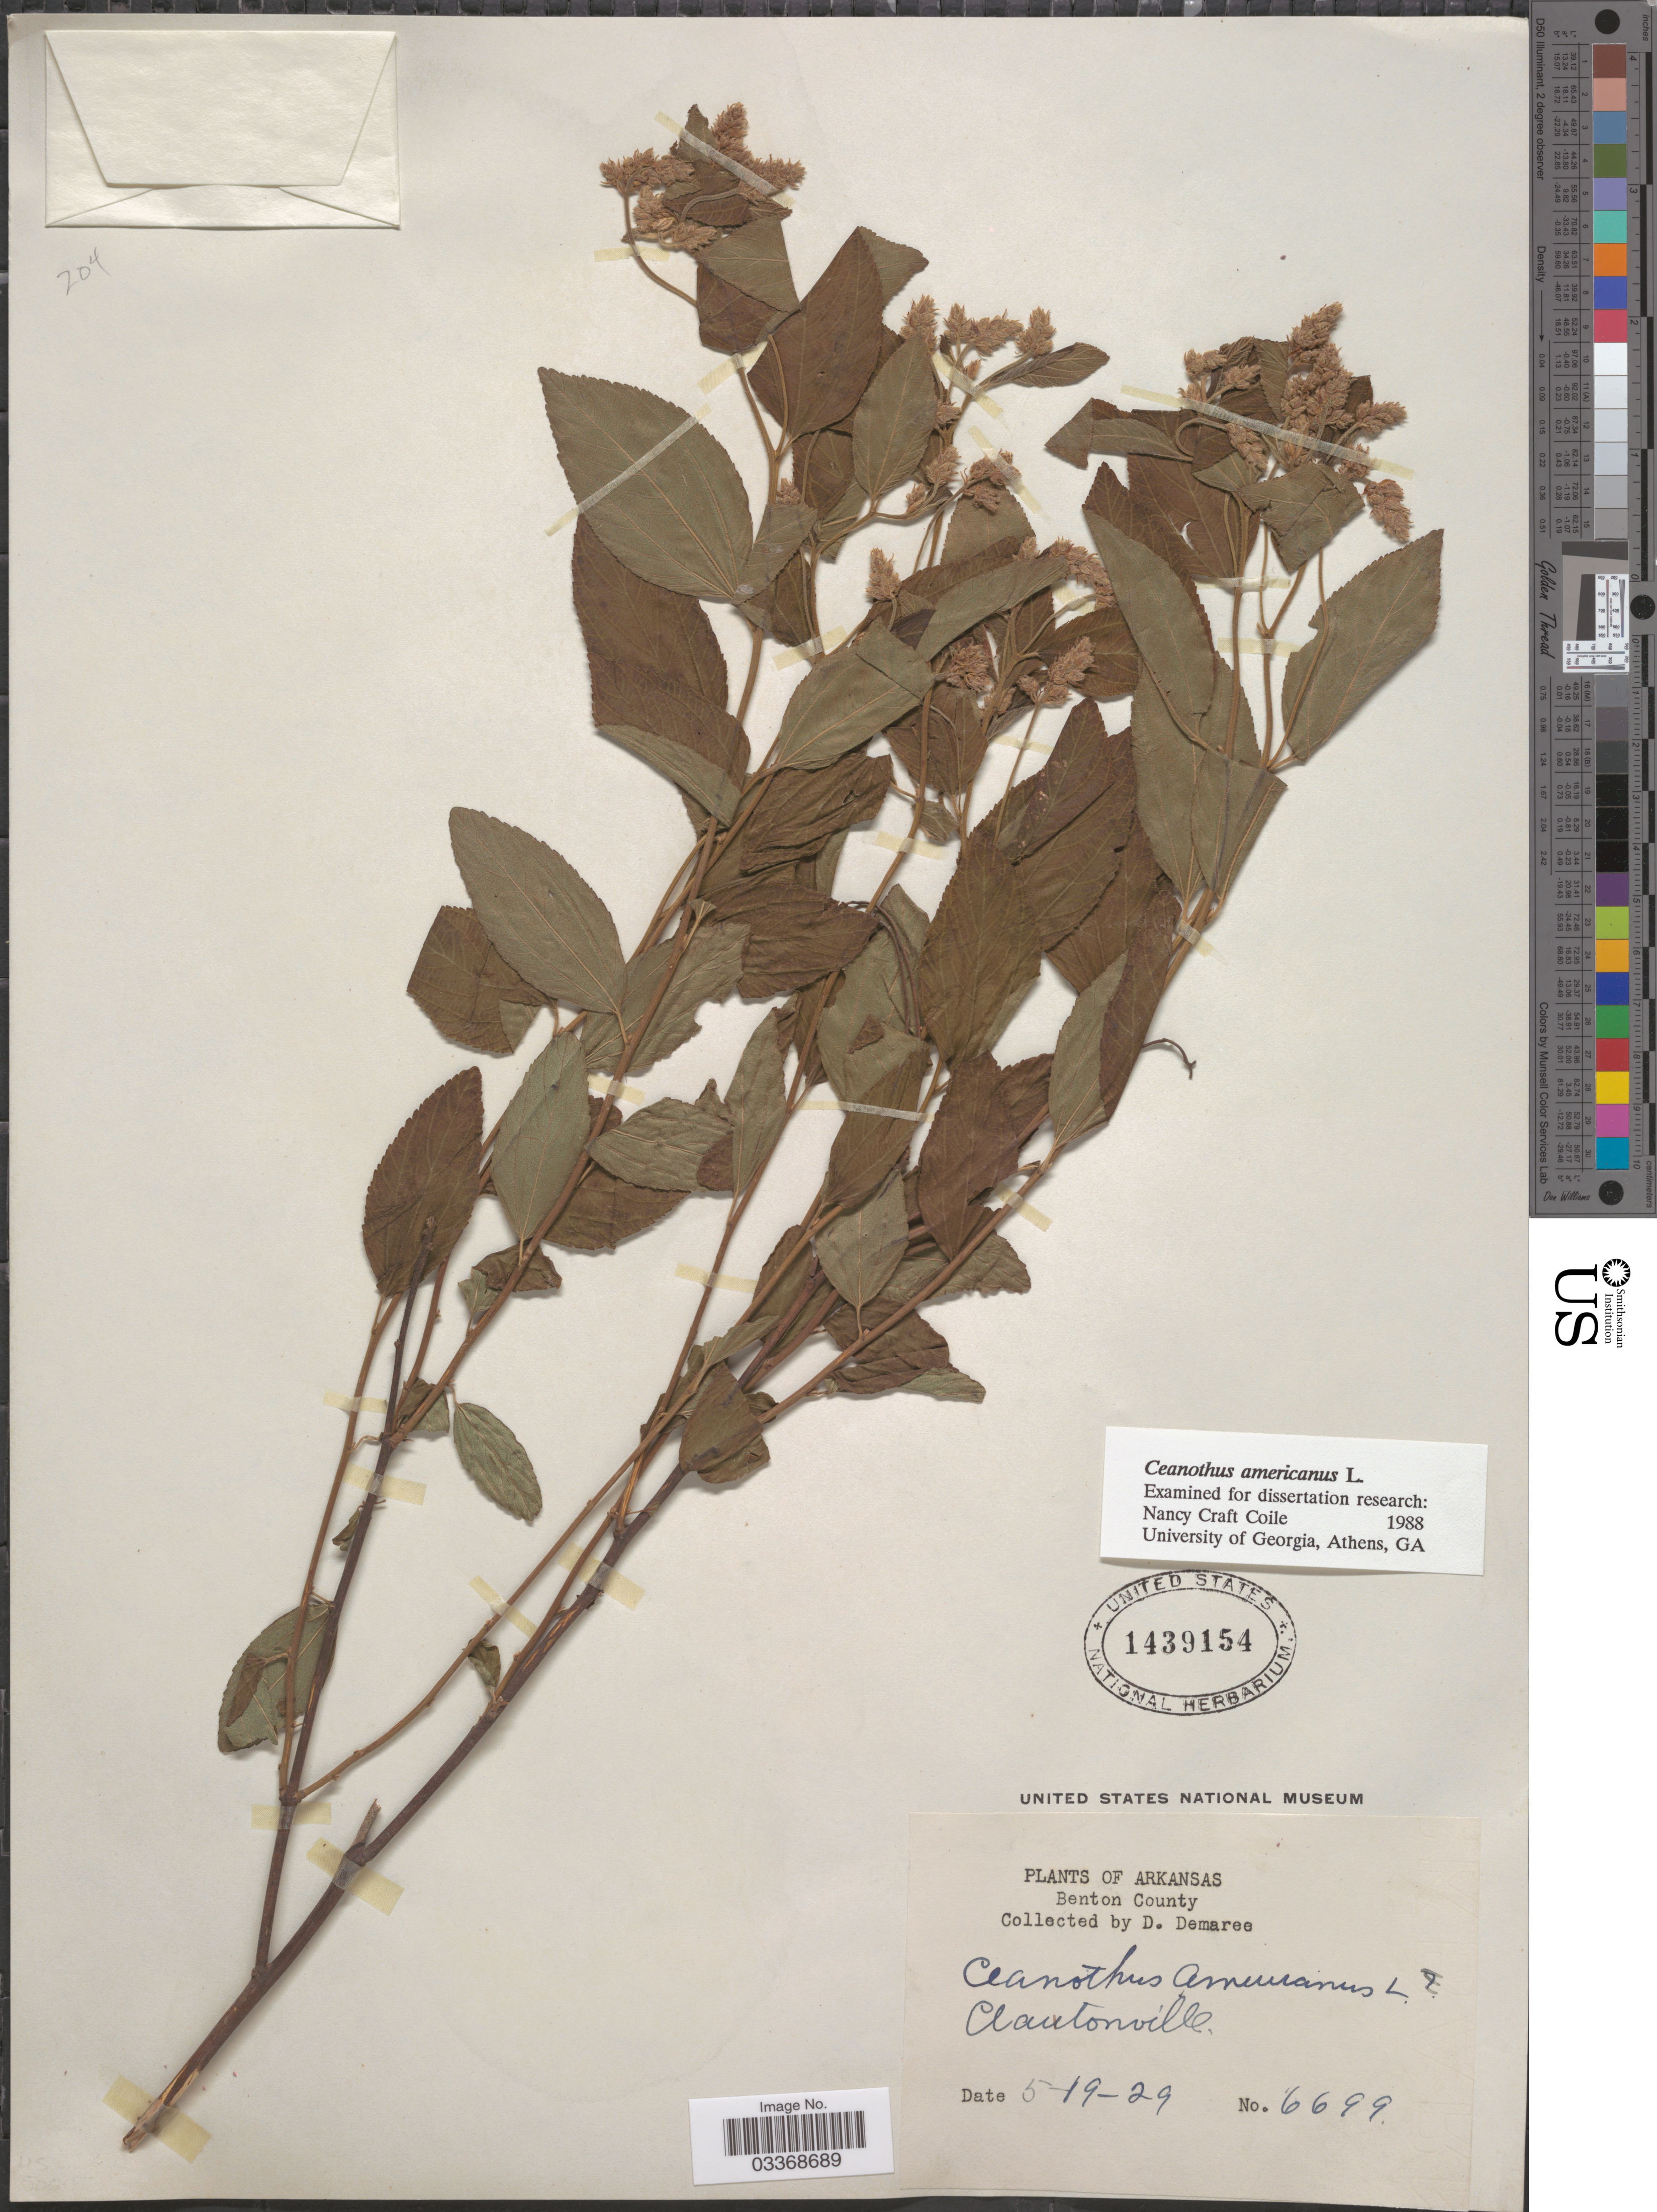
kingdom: Plantae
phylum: Tracheophyta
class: Magnoliopsida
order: Rosales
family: Rhamnaceae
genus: Ceanothus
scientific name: Ceanothus americanus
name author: L.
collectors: D. Demaree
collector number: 6699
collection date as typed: Transcribed d/m/y: 19/5/29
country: United States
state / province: Arkansas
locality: Benton County. Clantonville.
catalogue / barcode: US 1439154